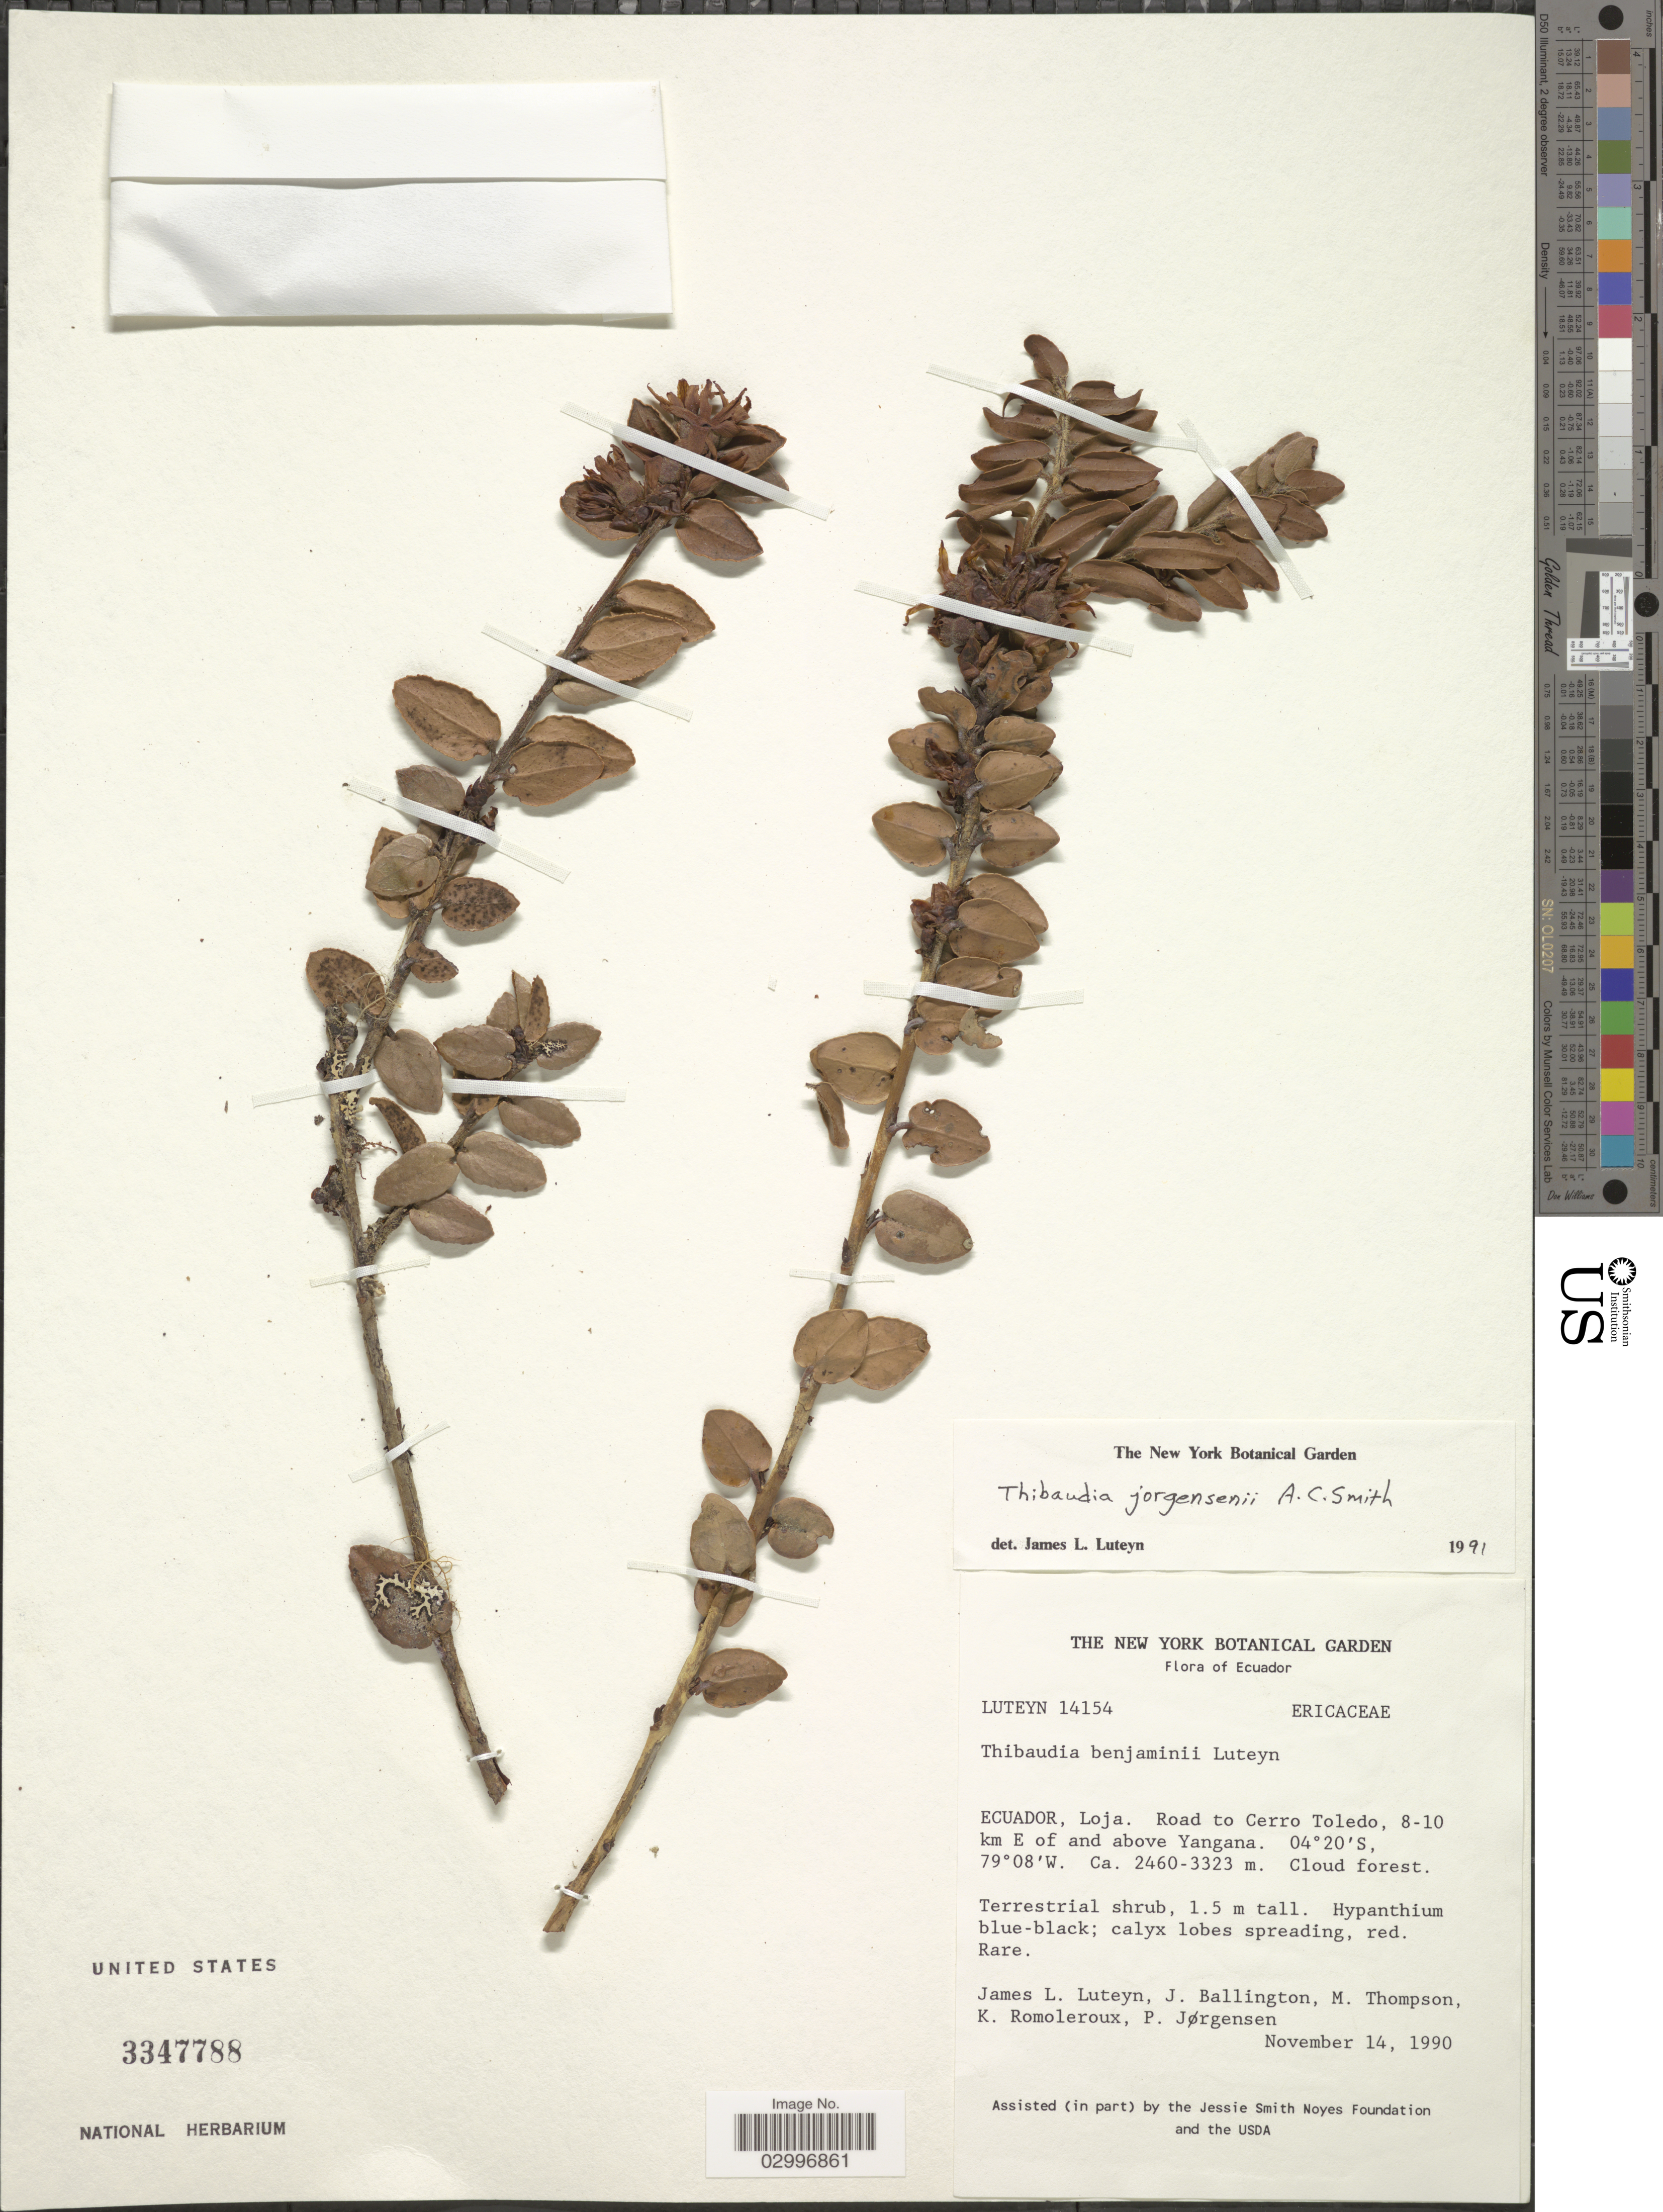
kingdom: Plantae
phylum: Tracheophyta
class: Magnoliopsida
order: Ericales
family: Ericaceae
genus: Thibaudia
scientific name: Thibaudia jorgensenii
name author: A.C. Sm.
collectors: J. Luteyn, J. Ballington, M. Thompson, K. Romoleroux & P. Jörgensen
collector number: Luteyn14154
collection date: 1990-11-14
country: Ecuador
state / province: Loja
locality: Road to Cerro Toledo, 8-10 km E of and above Yangana.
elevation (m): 2460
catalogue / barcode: US 3347788